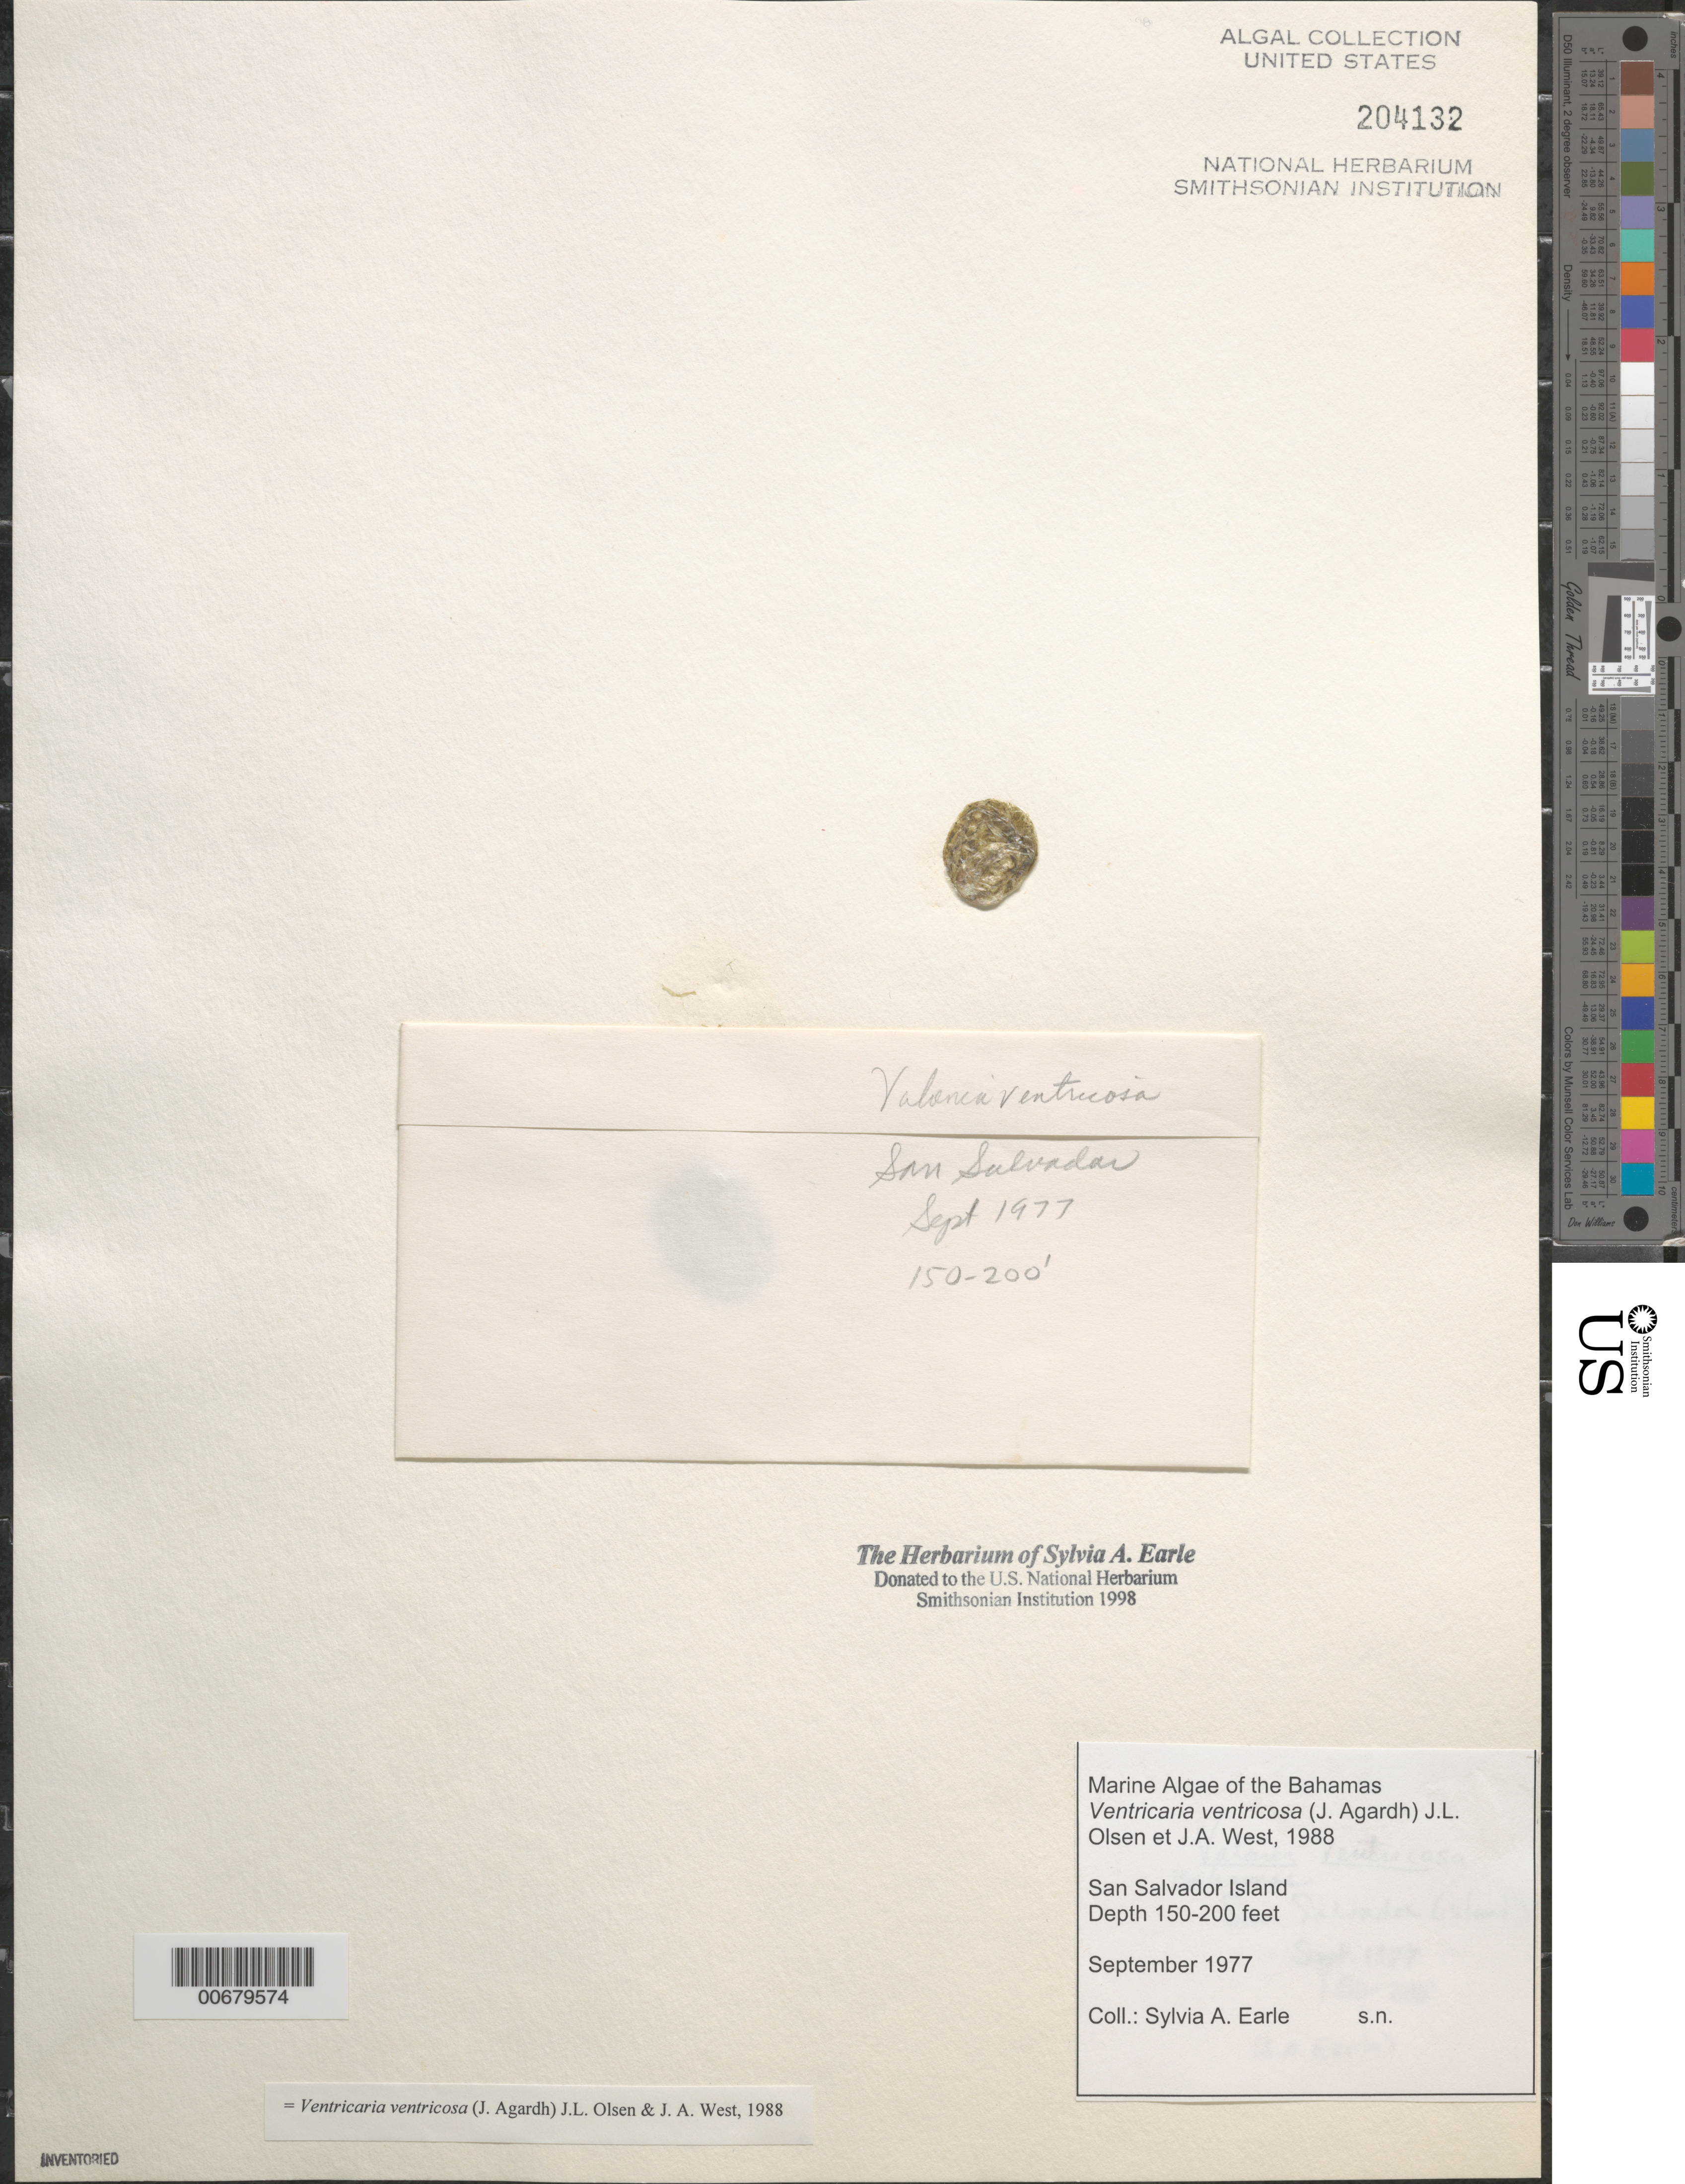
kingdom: Plantae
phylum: Chlorophyta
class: Ulvophyceae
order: Siphonocladales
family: Valoniaceae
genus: Valonia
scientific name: Valonia ventricosa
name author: J. Agardh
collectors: S. A. Earle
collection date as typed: Sep 1977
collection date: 1977-09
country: Bahamas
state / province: San Salvador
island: San Salvador Island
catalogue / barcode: US 204132